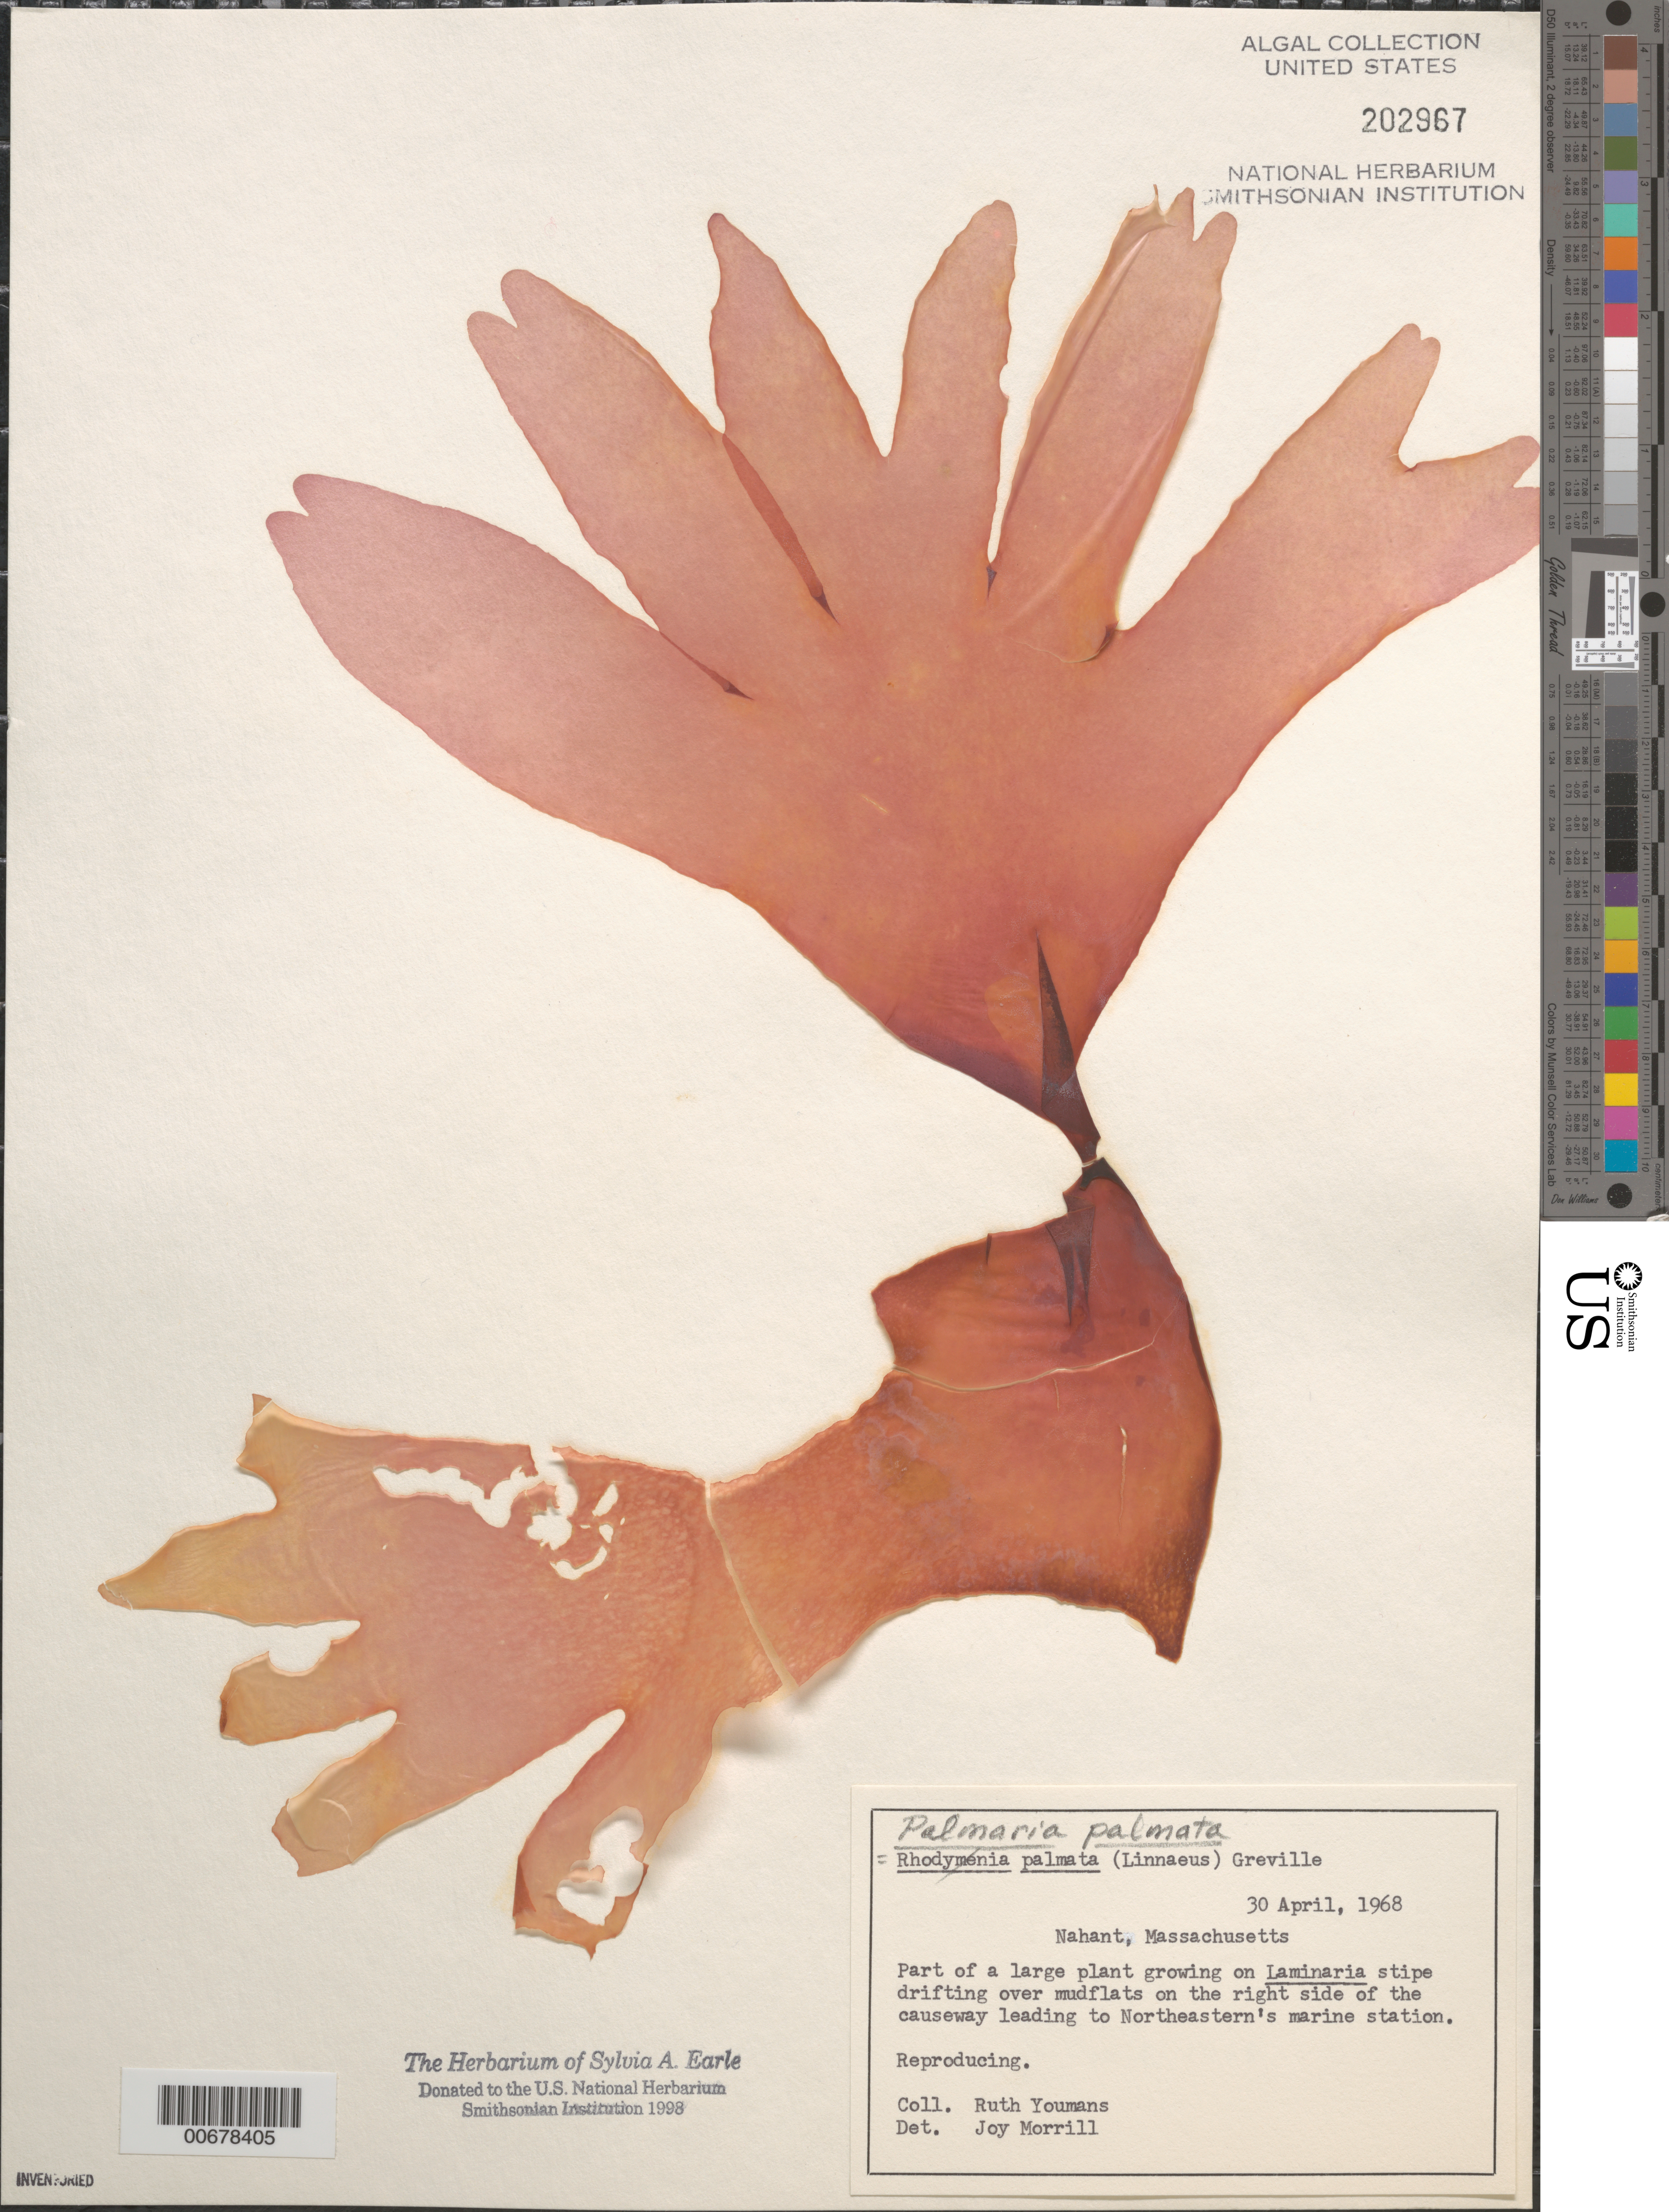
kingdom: Plantae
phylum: Rhodophyta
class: Florideophyceae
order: Palmariales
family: Palmariaceae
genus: Palmaria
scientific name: Palmaria palmata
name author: (L.) F. Weber & D. Mohr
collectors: R. Youmans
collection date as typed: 30 Apr 1968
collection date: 1968-04-30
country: United States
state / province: Massachusetts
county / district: Essex County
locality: East Point, Nahant, right side of causeway near Northeastern University's marine station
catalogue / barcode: US 202967